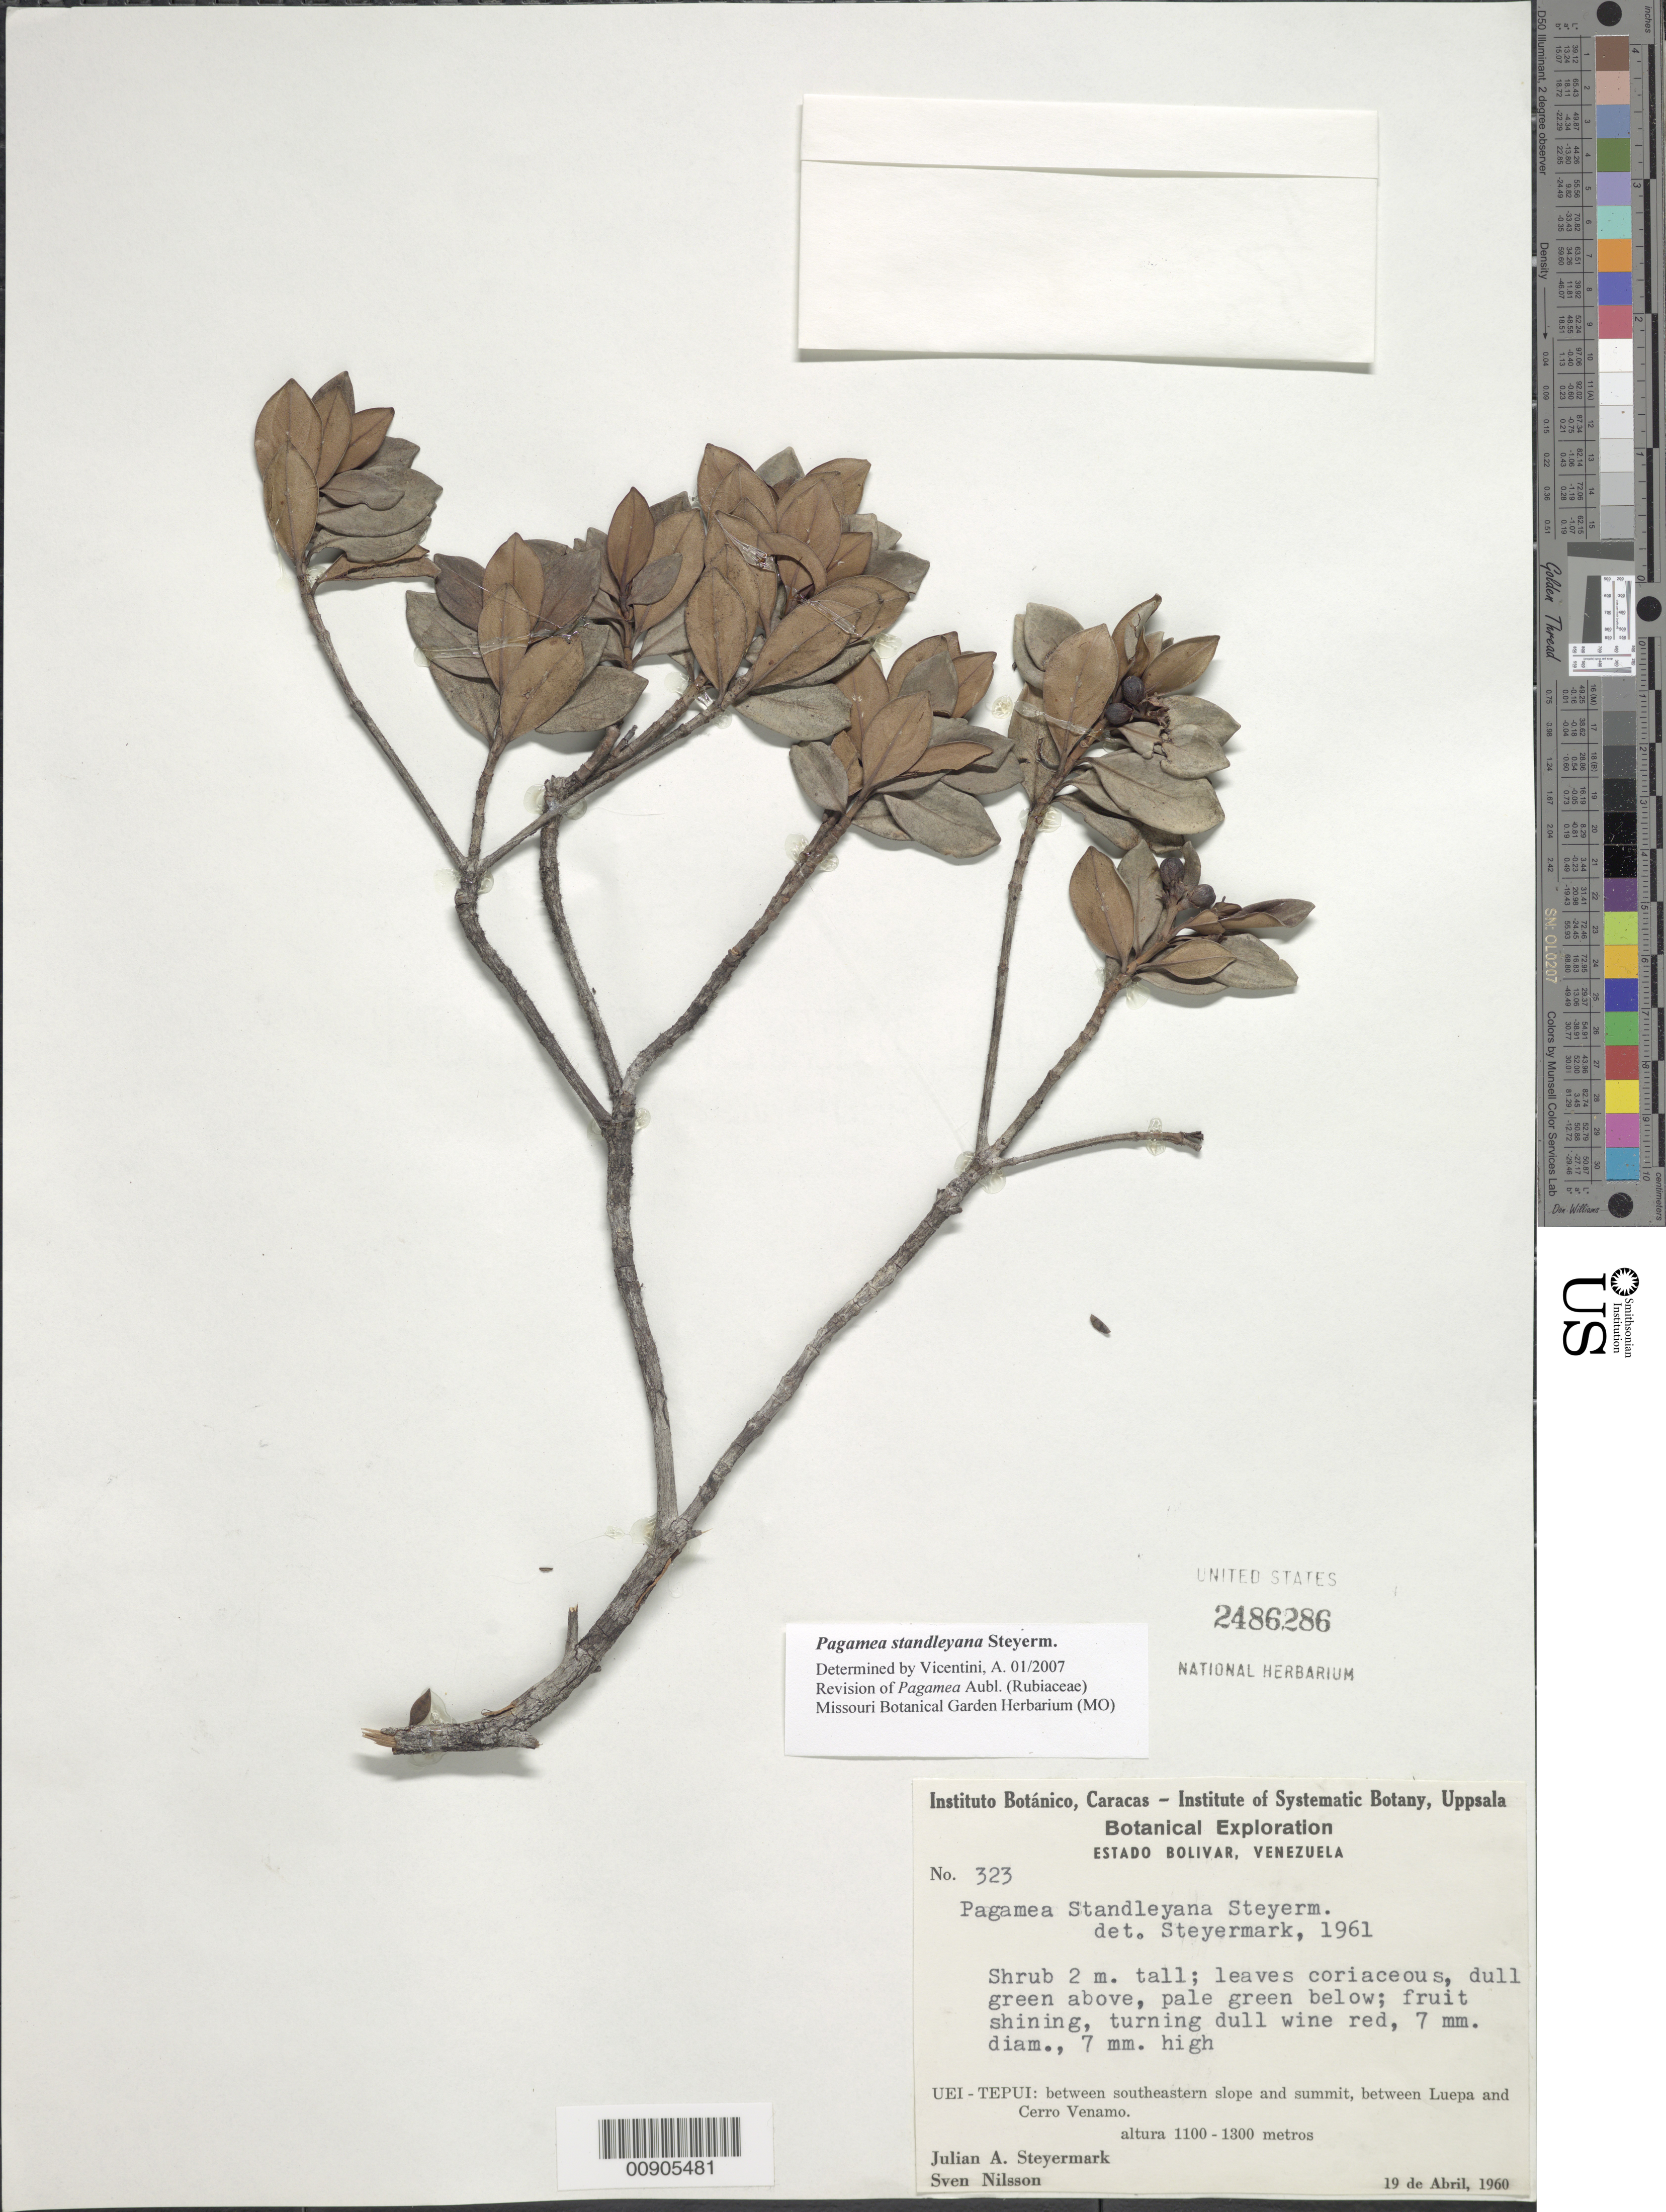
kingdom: Plantae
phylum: Tracheophyta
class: Magnoliopsida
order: Gentianales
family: Rubiaceae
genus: Pagamea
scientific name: Pagamea standleyana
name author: Steyerm.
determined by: Vicentini, A.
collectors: J. Steyermark & S. Nilsson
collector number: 60 323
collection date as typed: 19-Apr-60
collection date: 1960-04-19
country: Venezuela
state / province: Bolívar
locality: Uei-tepuí, between Luepa and Cerro Venamo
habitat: Between SE slope and summit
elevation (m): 1100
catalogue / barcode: US 2486286